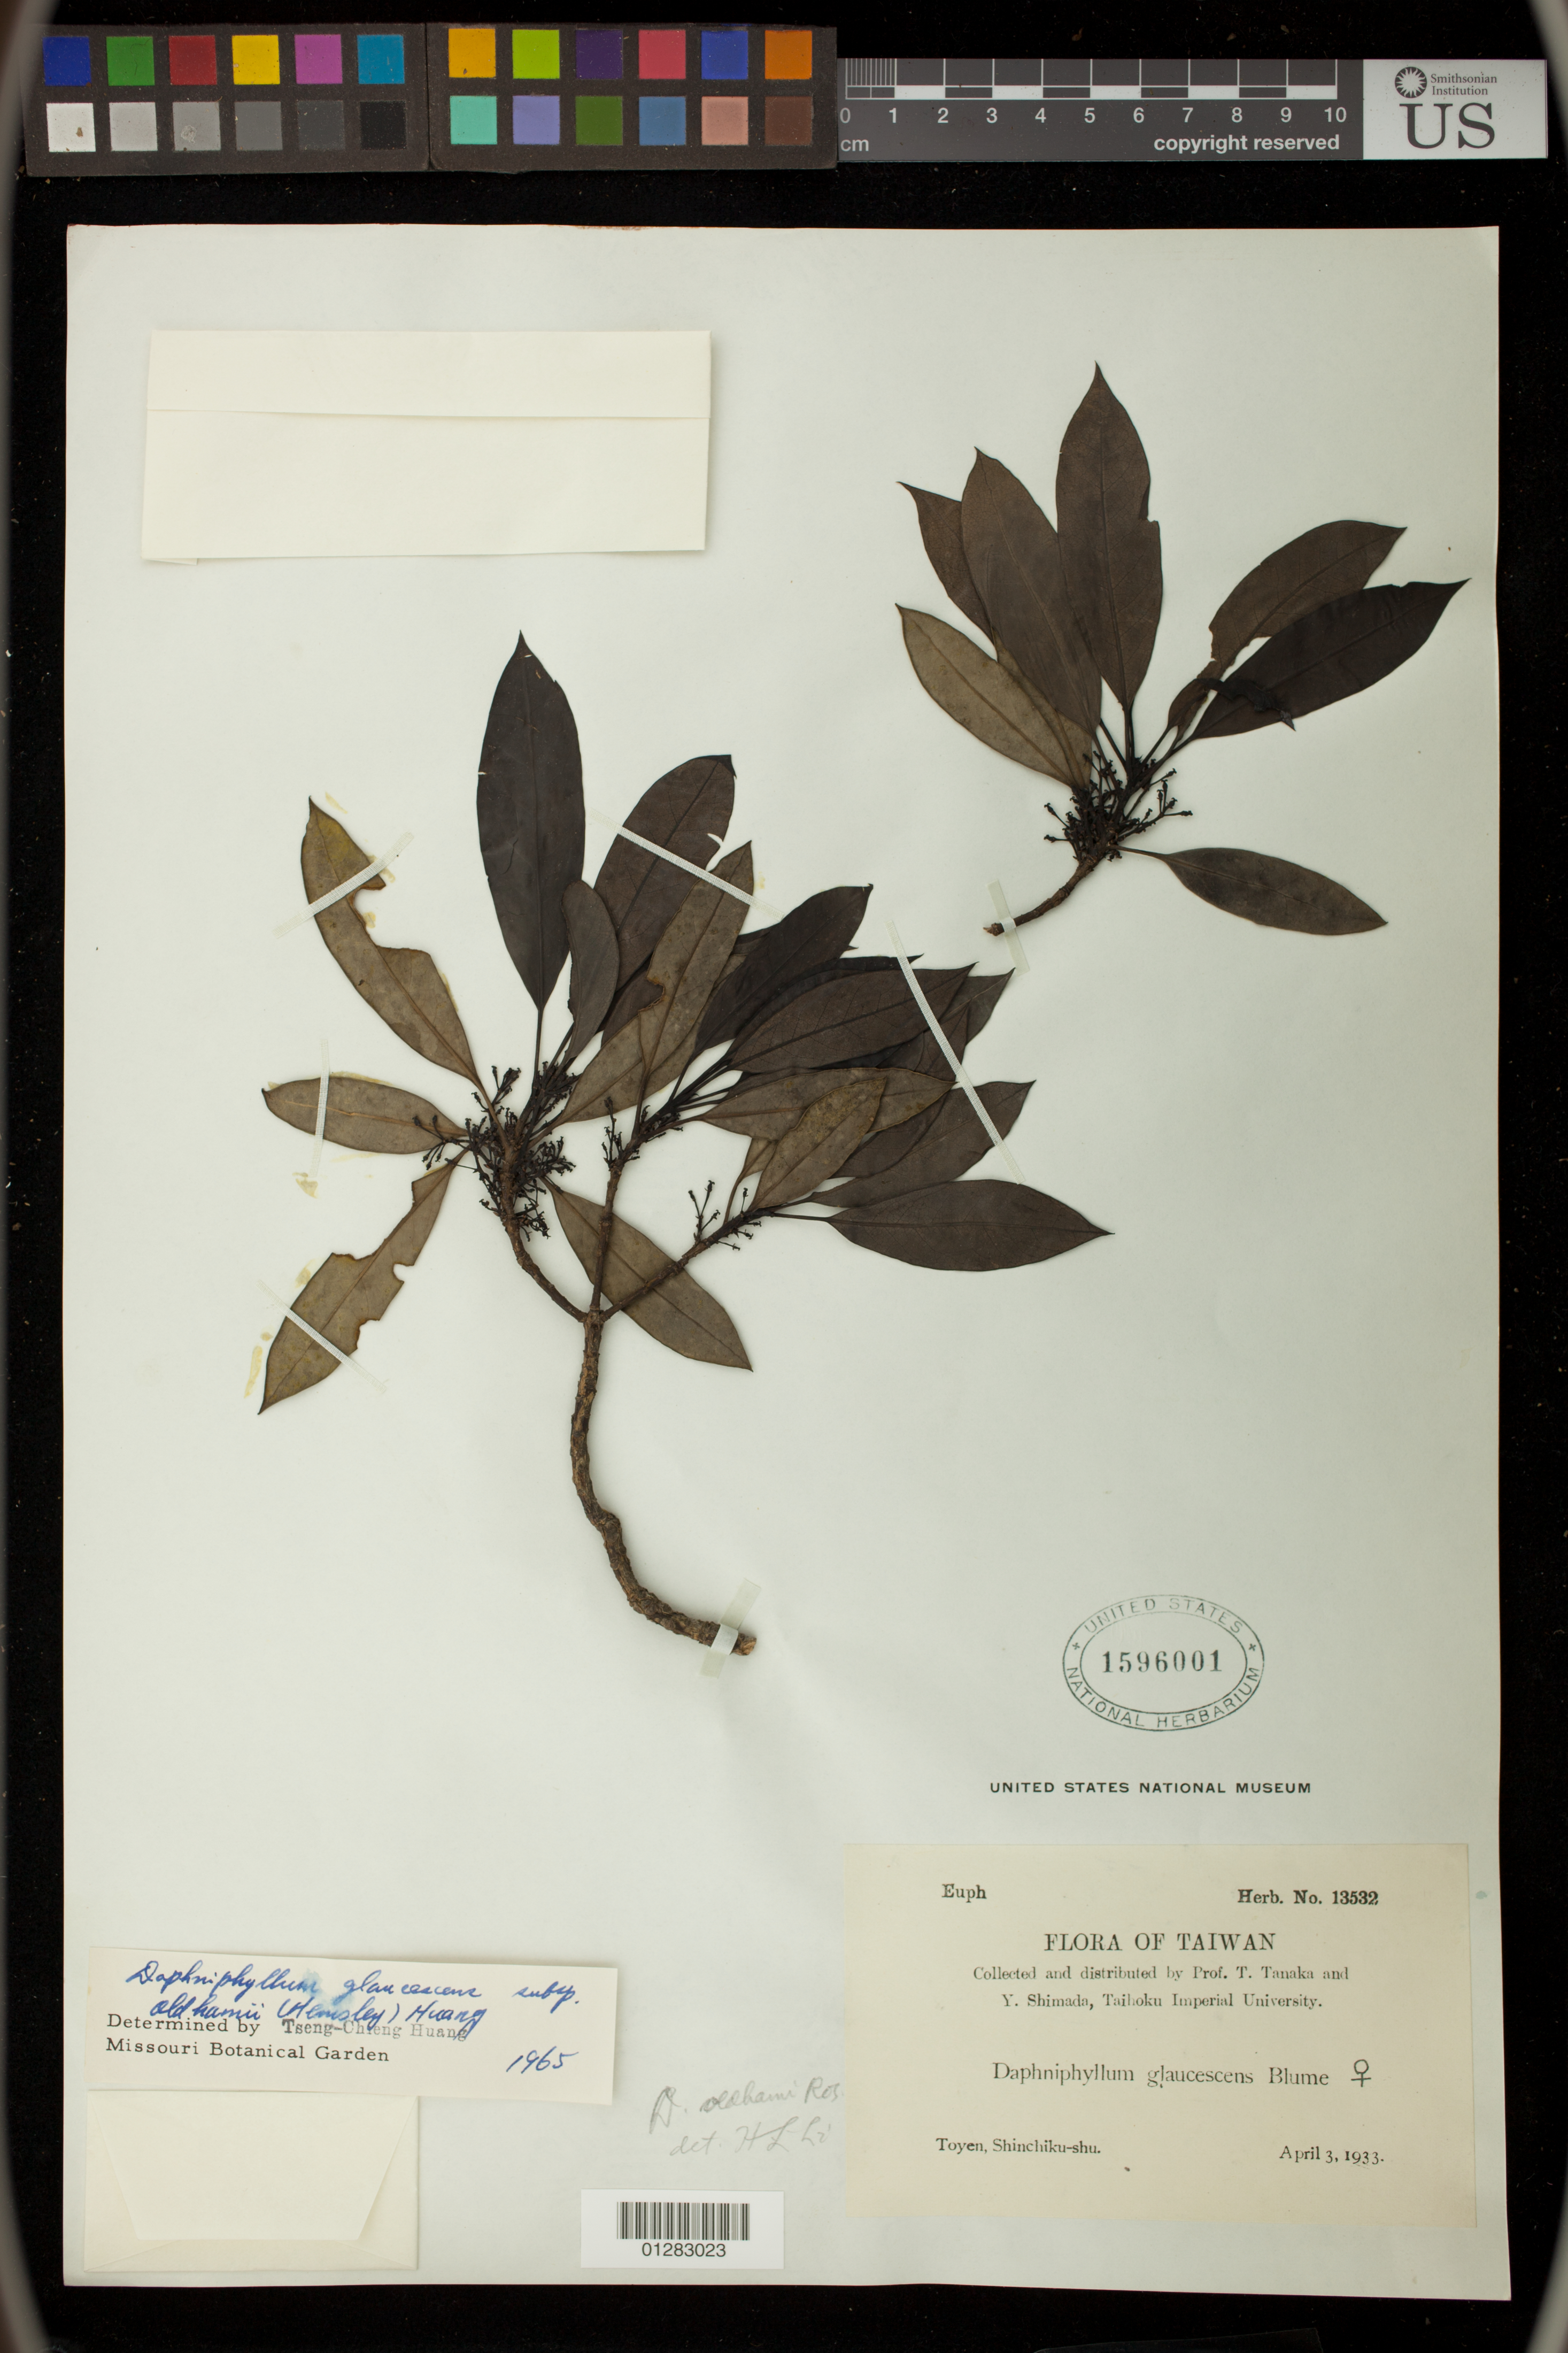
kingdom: Plantae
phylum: Tracheophyta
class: Magnoliopsida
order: Saxifragales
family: Daphniphyllaceae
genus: Daphniphyllum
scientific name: Daphniphyllum glaucescens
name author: Blume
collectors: T. Tanaka & Y. Shimada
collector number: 13532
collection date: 1933-04-03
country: Taiwan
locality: Toyen, Shinchiku-shu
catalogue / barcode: US 1596001